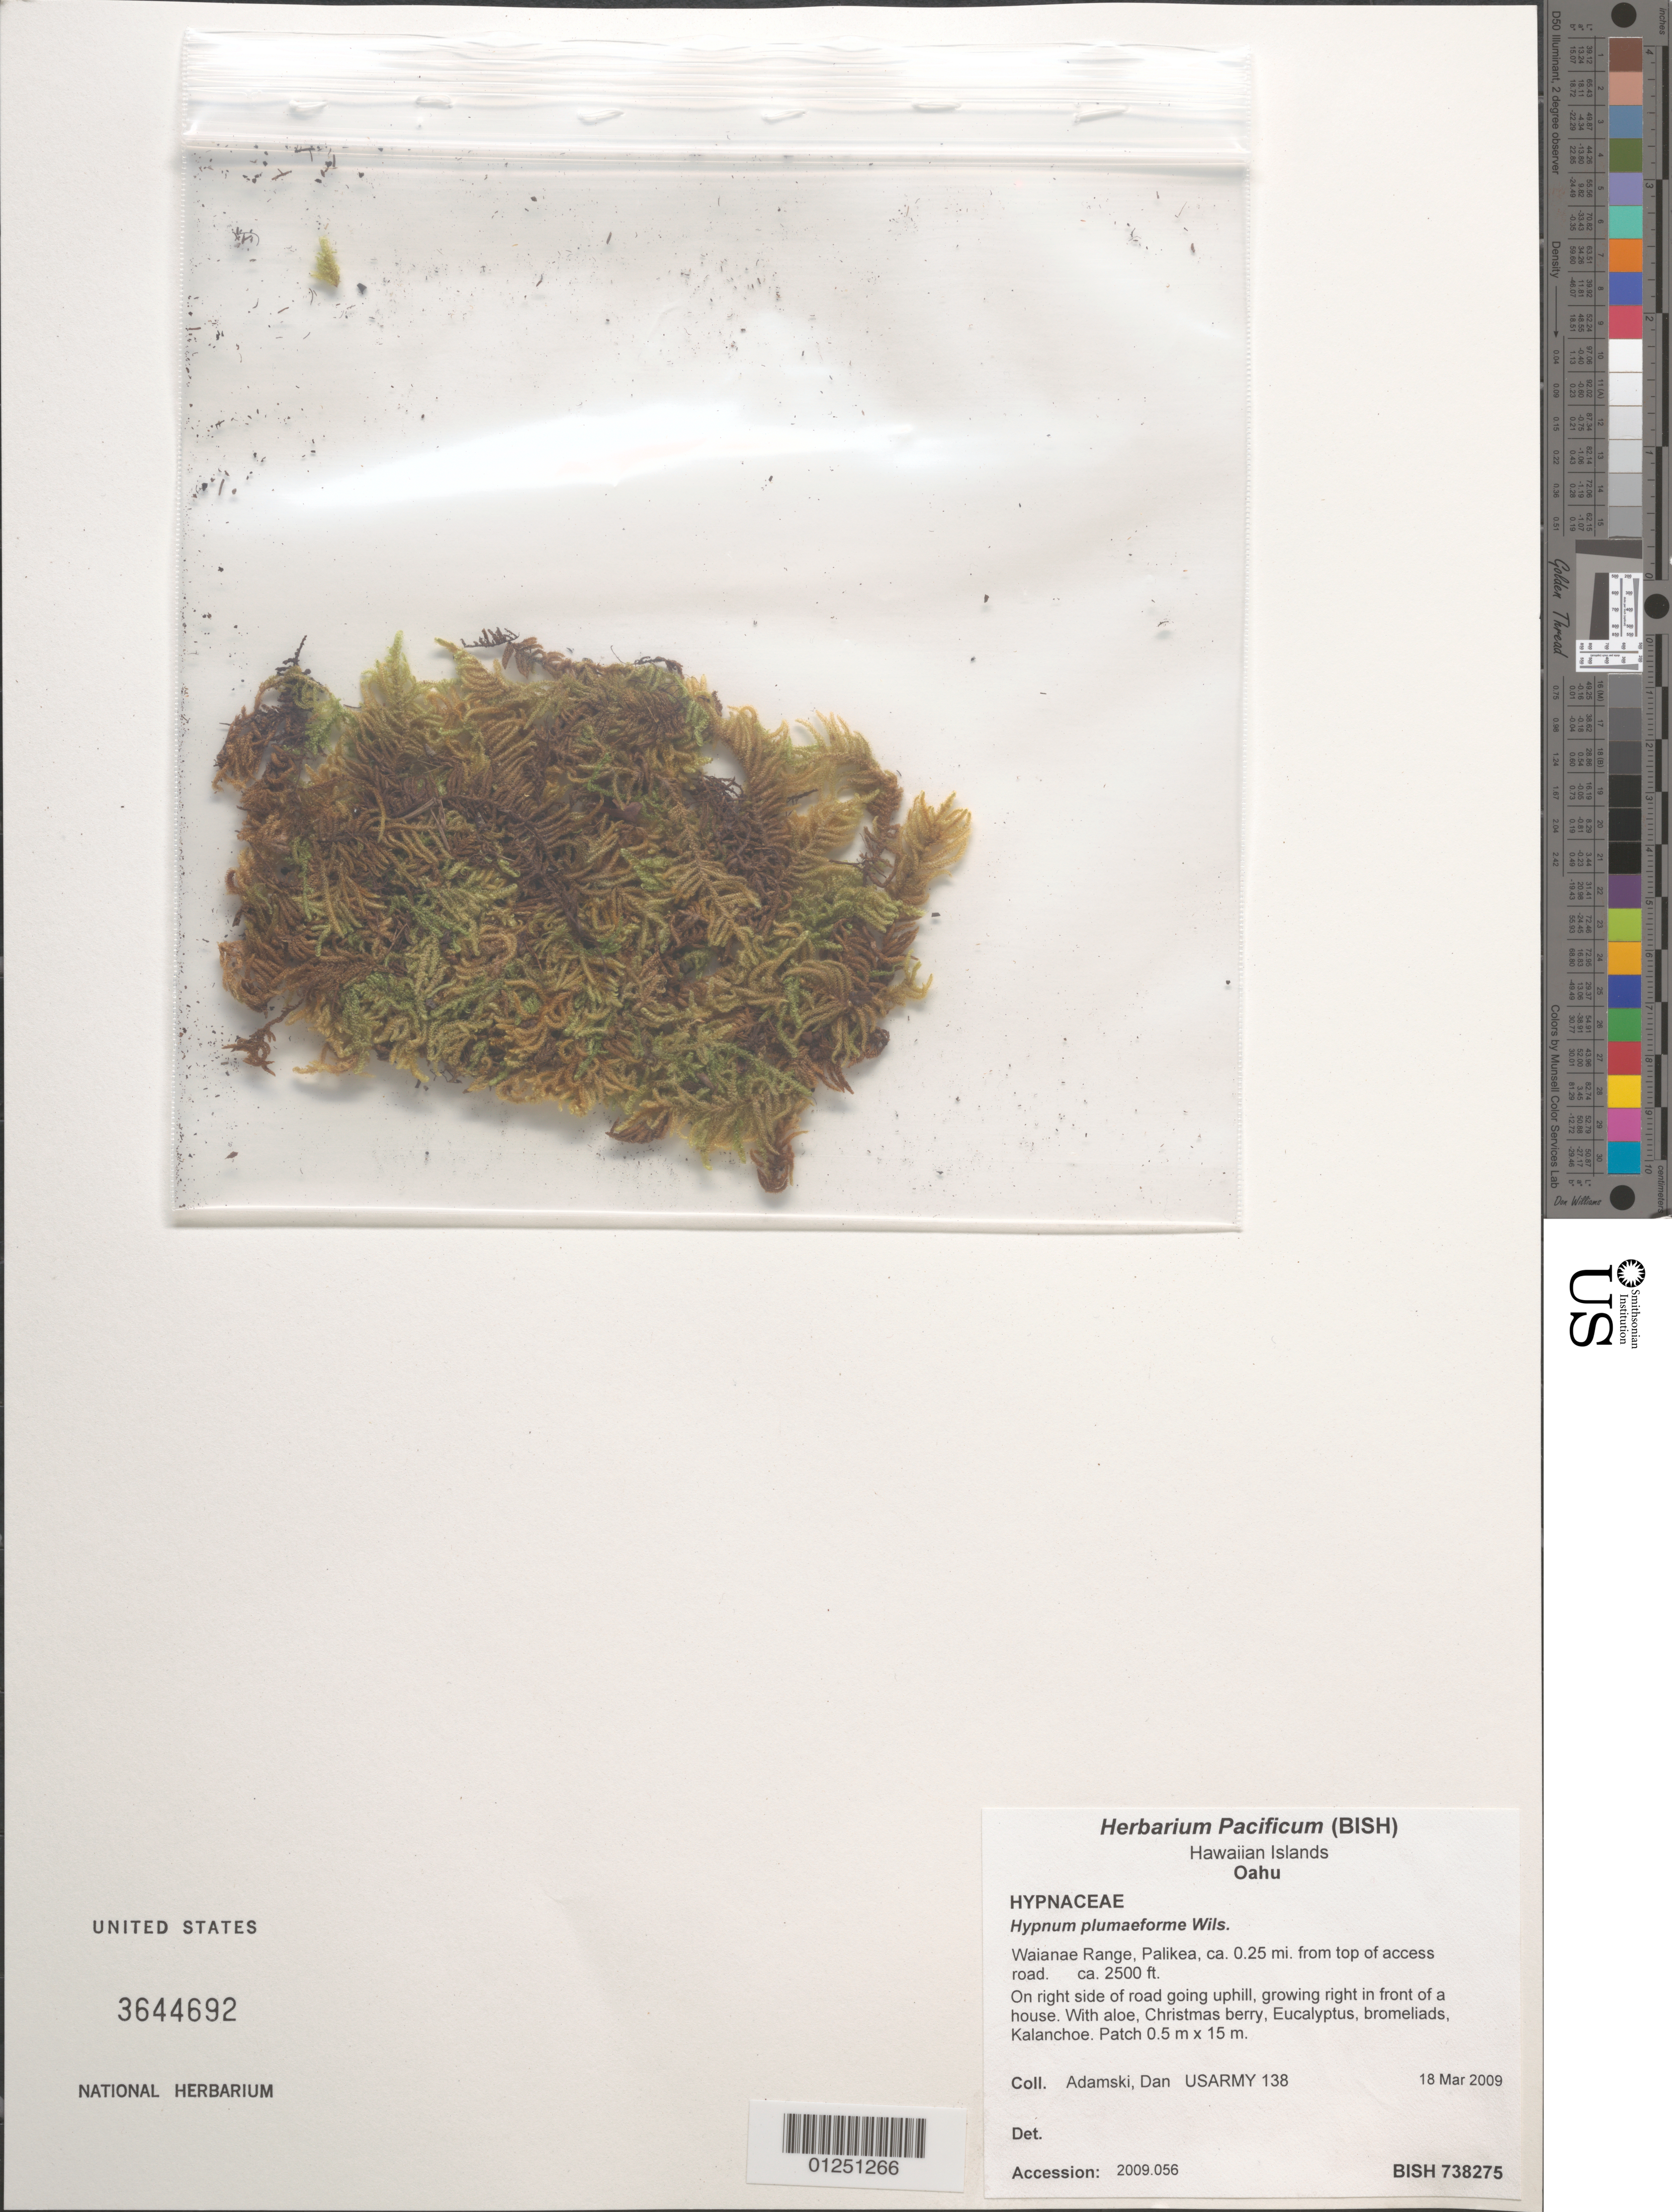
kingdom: Plantae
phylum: Bryophyta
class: Bryopsida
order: Hypnales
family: Hypnaceae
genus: Hypnum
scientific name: Hypnum plumaeforme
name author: Wilson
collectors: D. Adamski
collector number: USARMY138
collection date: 2009-03-18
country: United States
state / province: Hawaii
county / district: Honolulu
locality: Hawaiian Islands. Oahu. Waianae Range, Palikea, ca. 0.25 mi. from top of access road. On right side of road going uphill, growing right in front of a house.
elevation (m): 762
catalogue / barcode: US 3644692